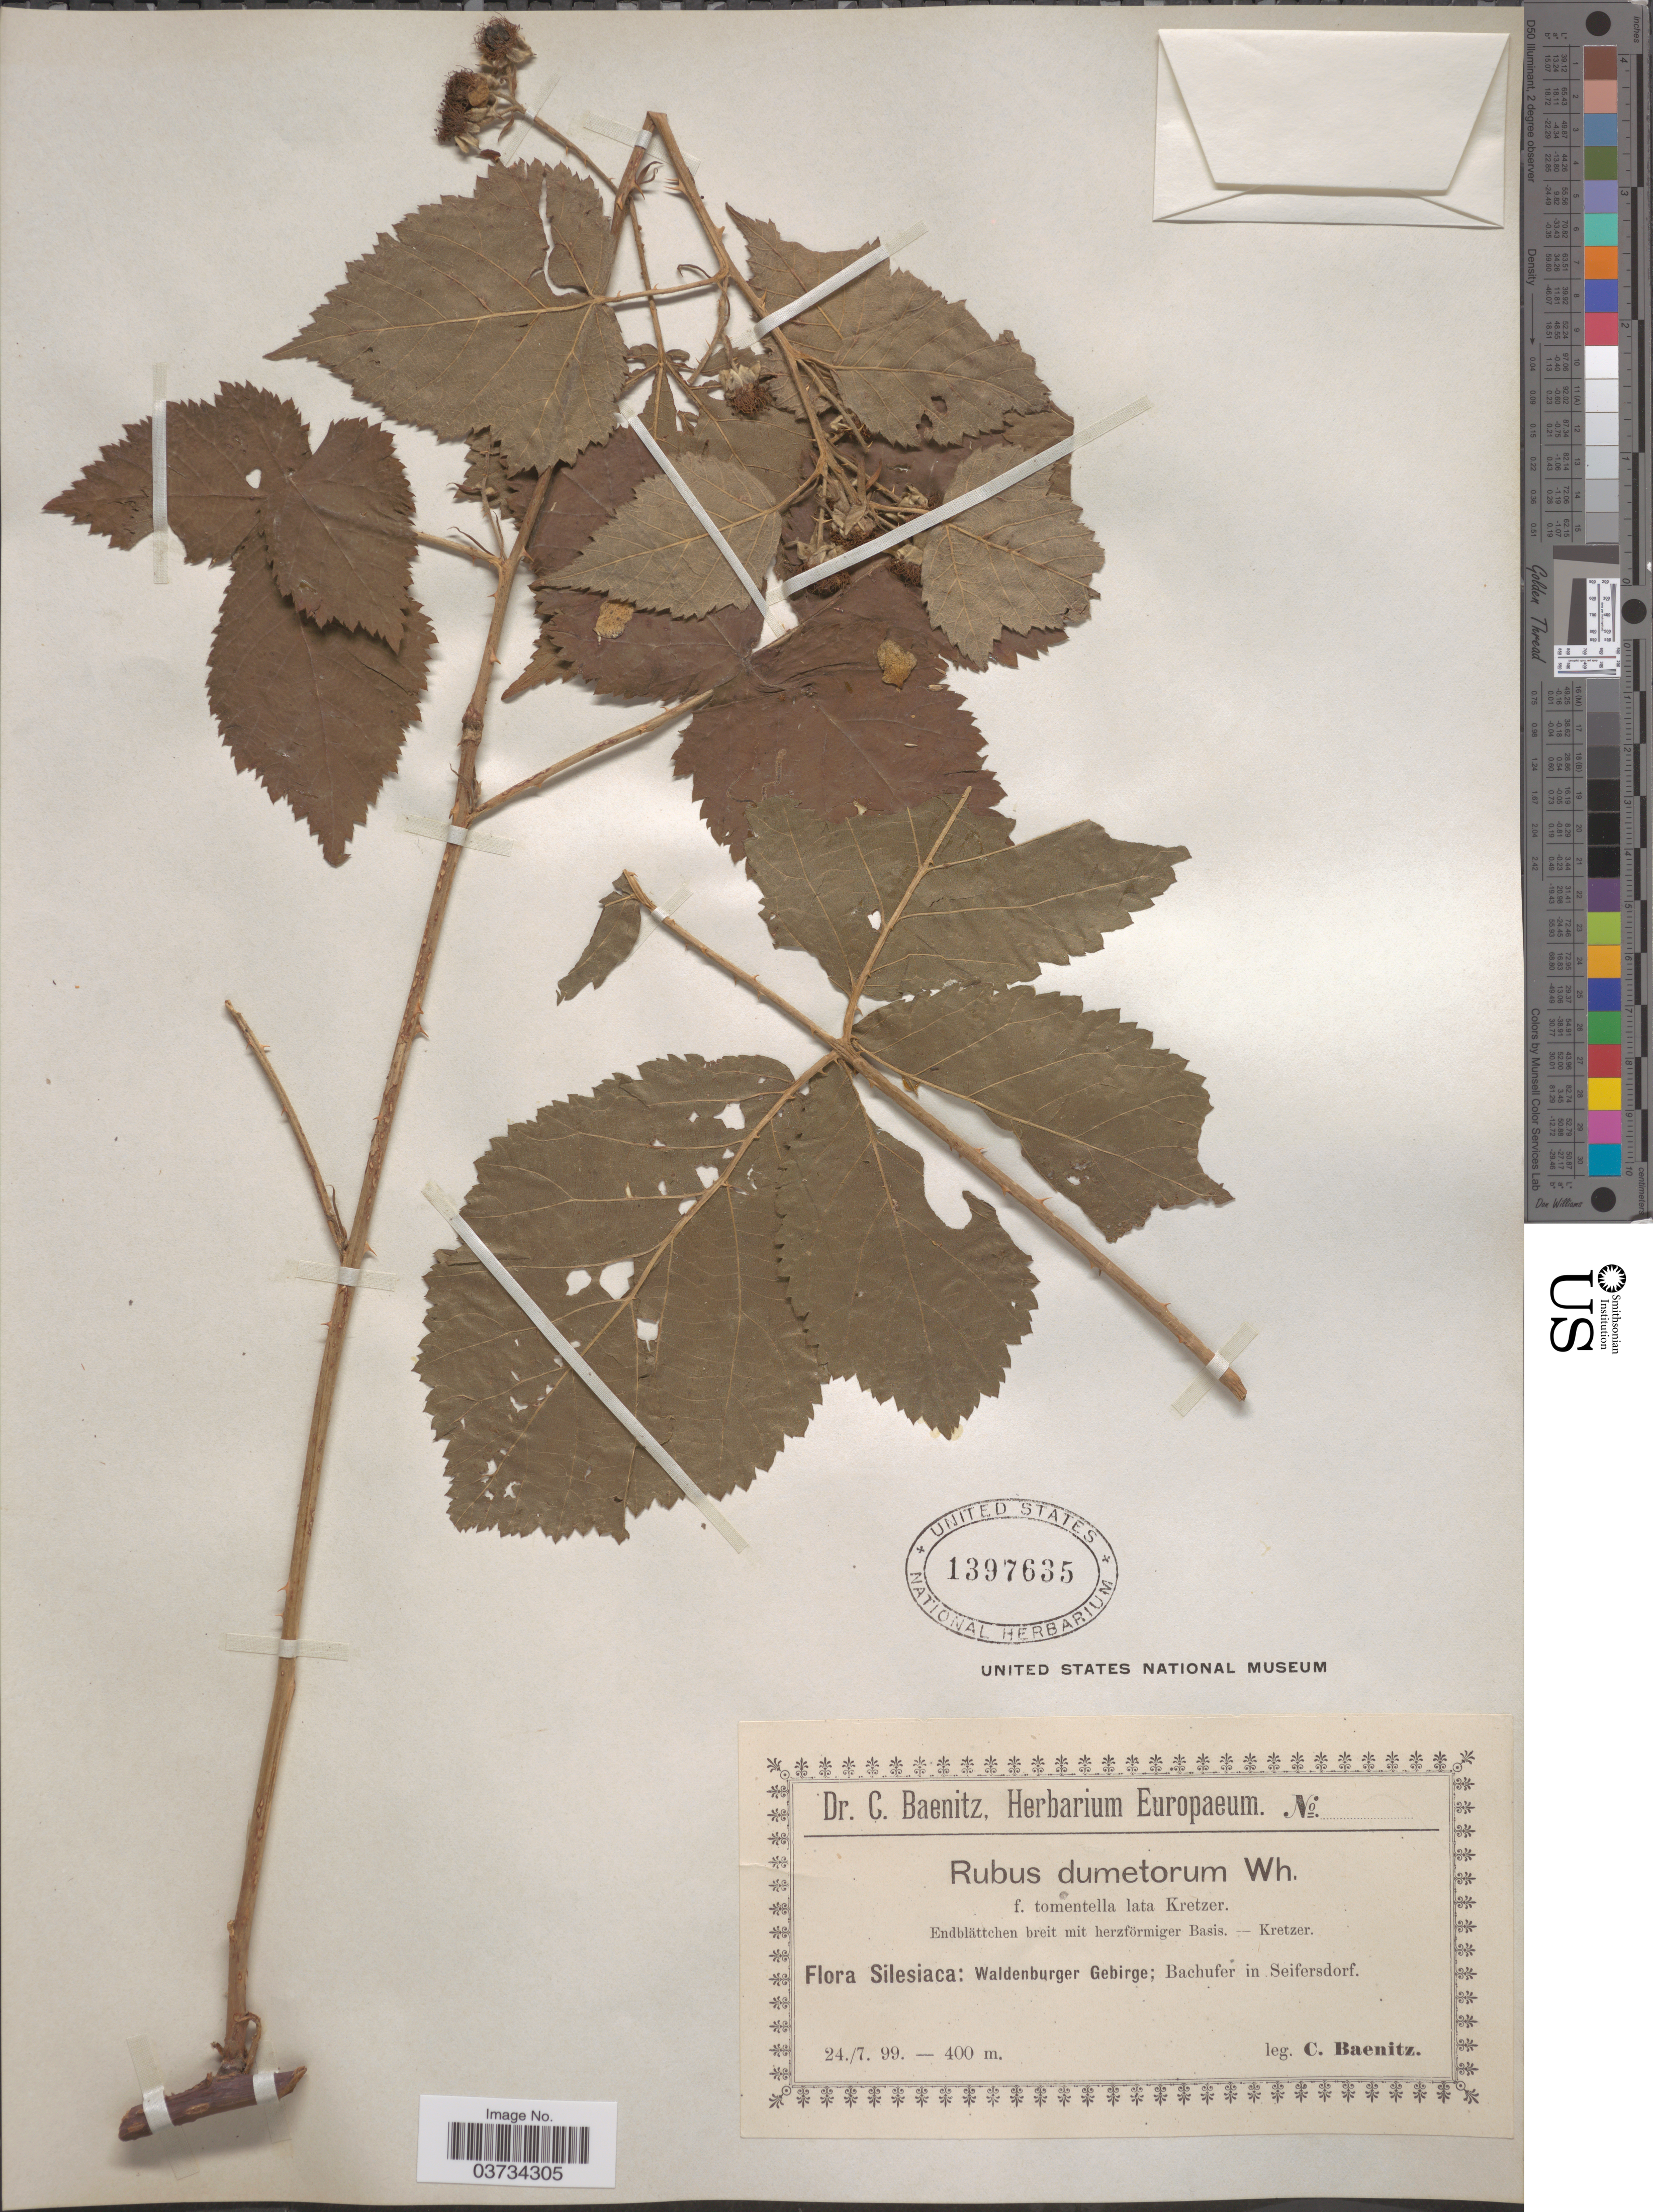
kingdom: Plantae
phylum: Tracheophyta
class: Magnoliopsida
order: Rosales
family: Rosaceae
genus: Rubus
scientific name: Rubus dumetorum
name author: Weihe ex Boenn.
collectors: C. G. Baenitz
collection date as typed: Transcribed d/m/y: 24/7/99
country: Poland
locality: Silesiaca: Waldenburger Gebirge; Bachufer in Seifersdorf.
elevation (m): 400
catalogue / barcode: US 1397635